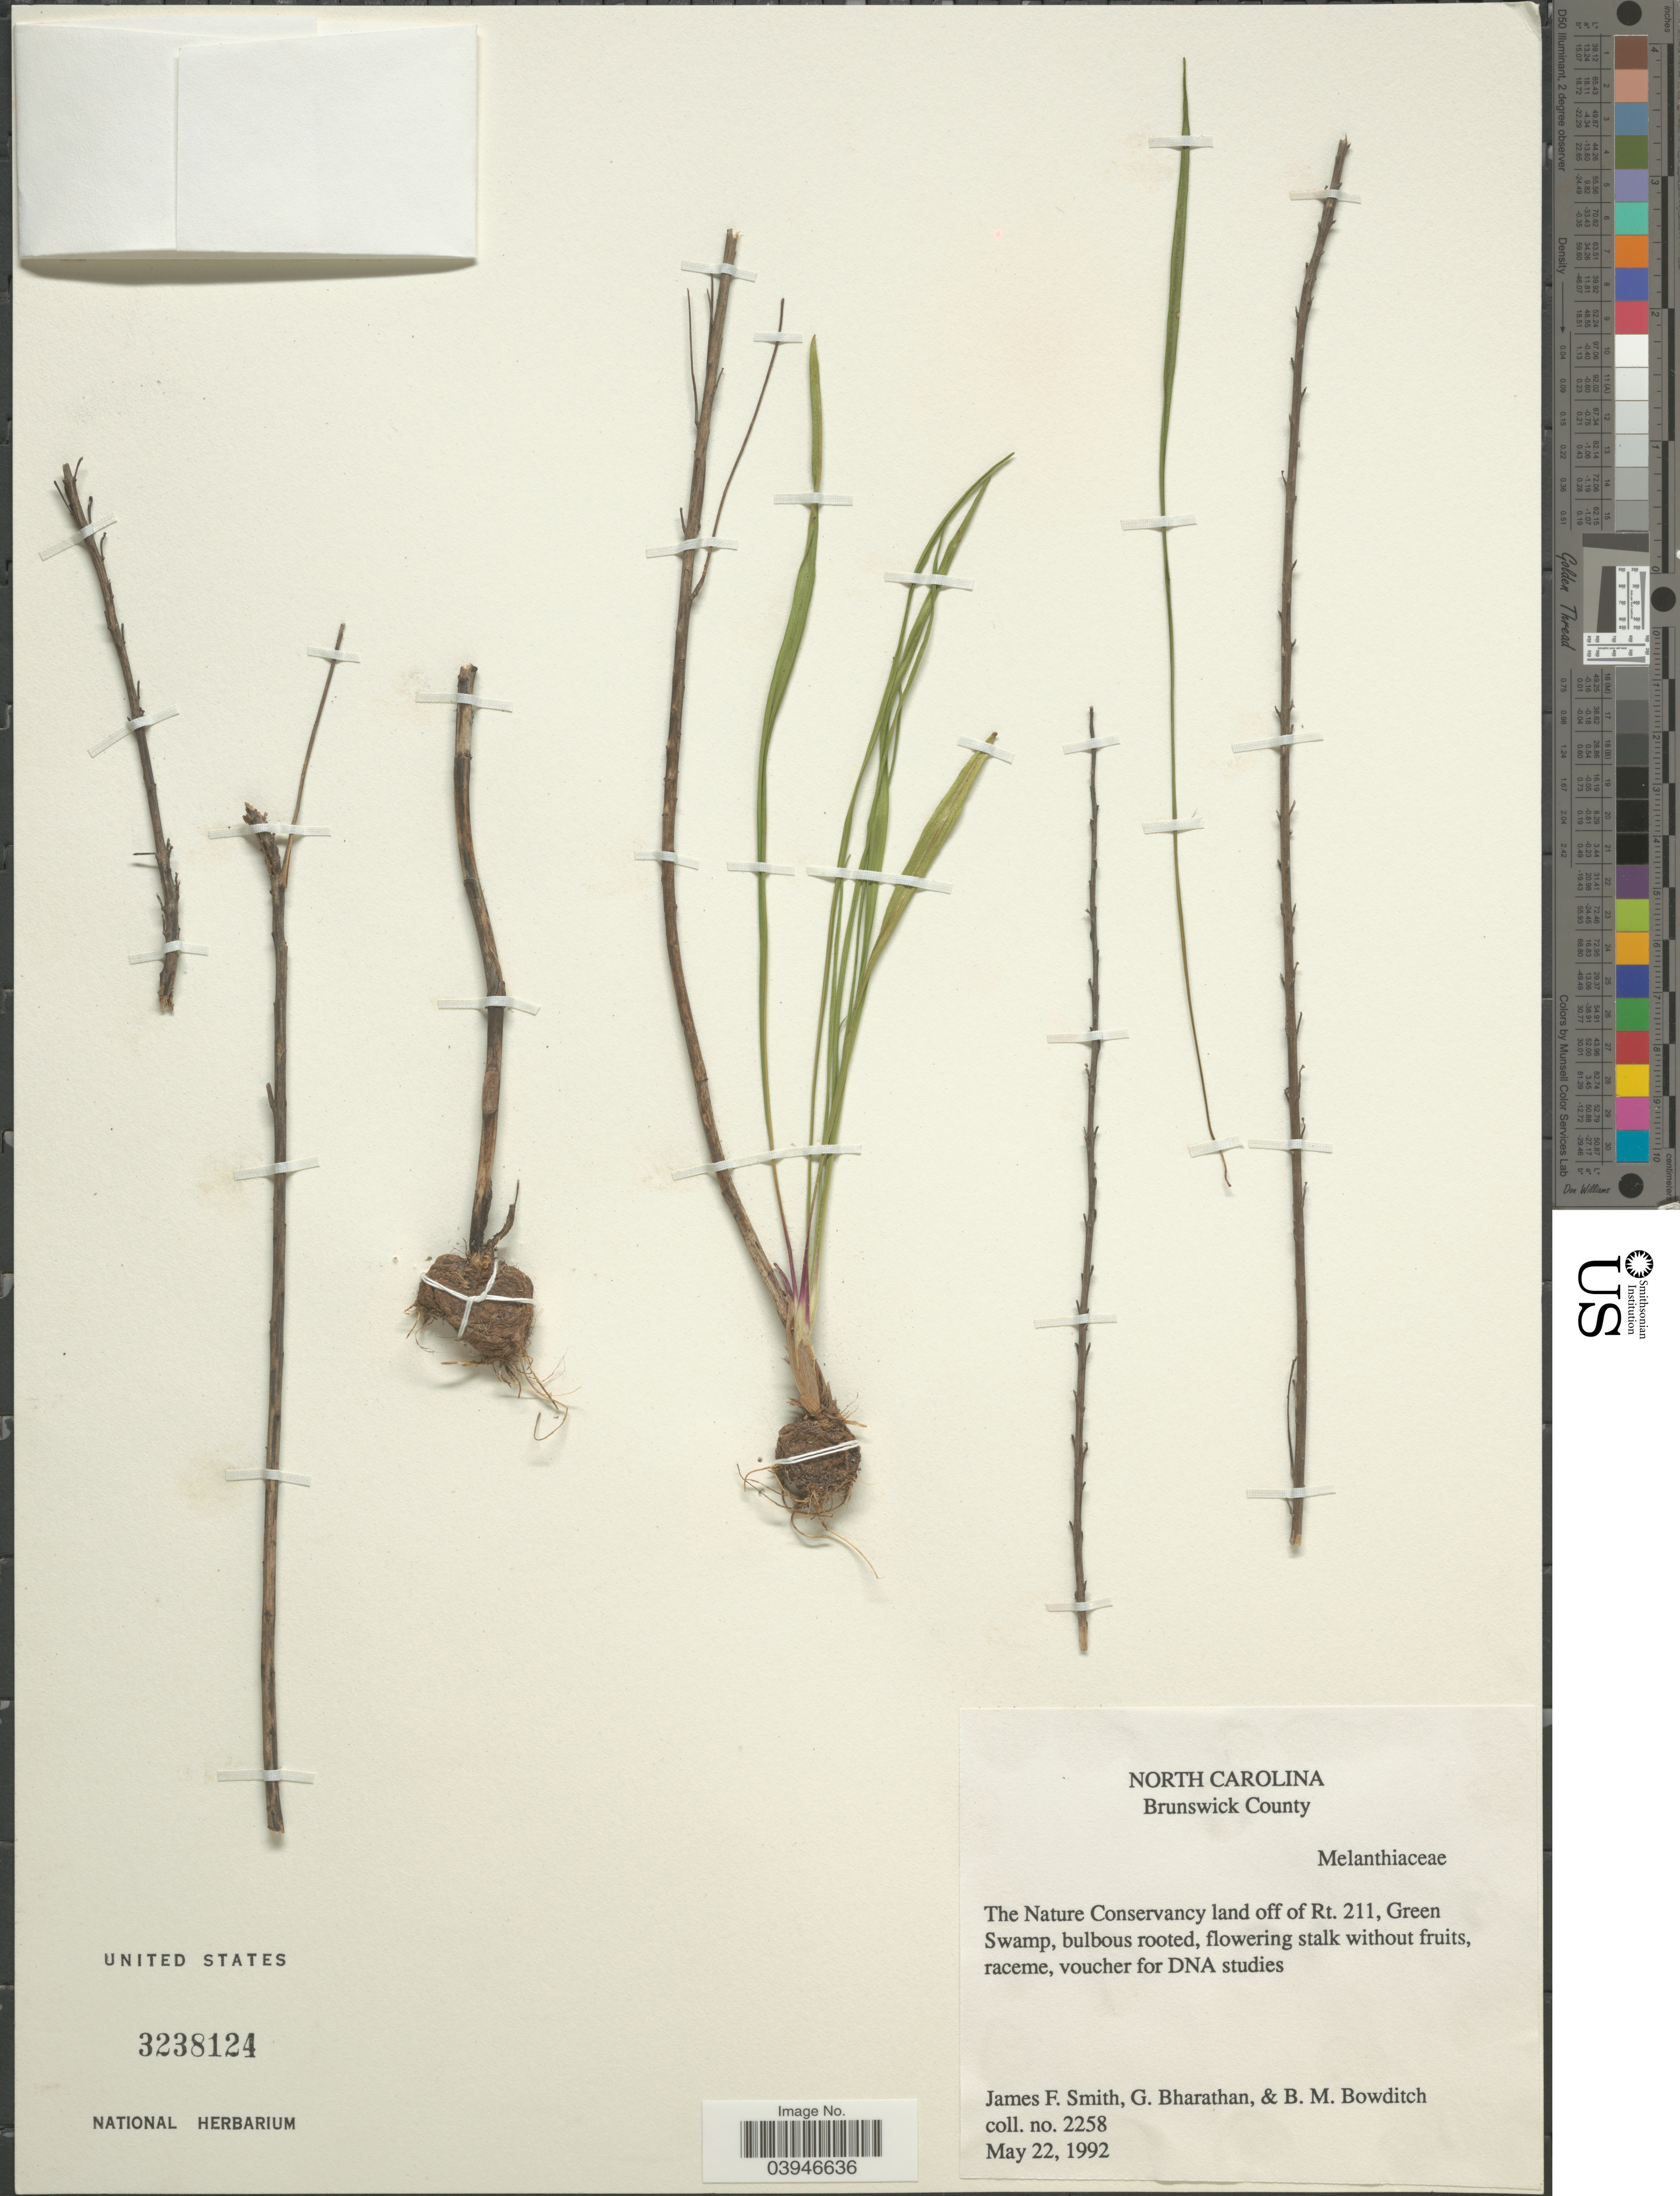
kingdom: Plantae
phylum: Tracheophyta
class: Liliopsida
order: Liliales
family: Liliaceae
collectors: J. F. Smith, G. Bharathan & B. Bowditch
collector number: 2258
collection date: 1992-05-22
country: United States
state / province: North Carolina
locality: Brunswick County. The Nature Conservancy land off of Rt. 211, Green Swamp.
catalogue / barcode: US 3238124